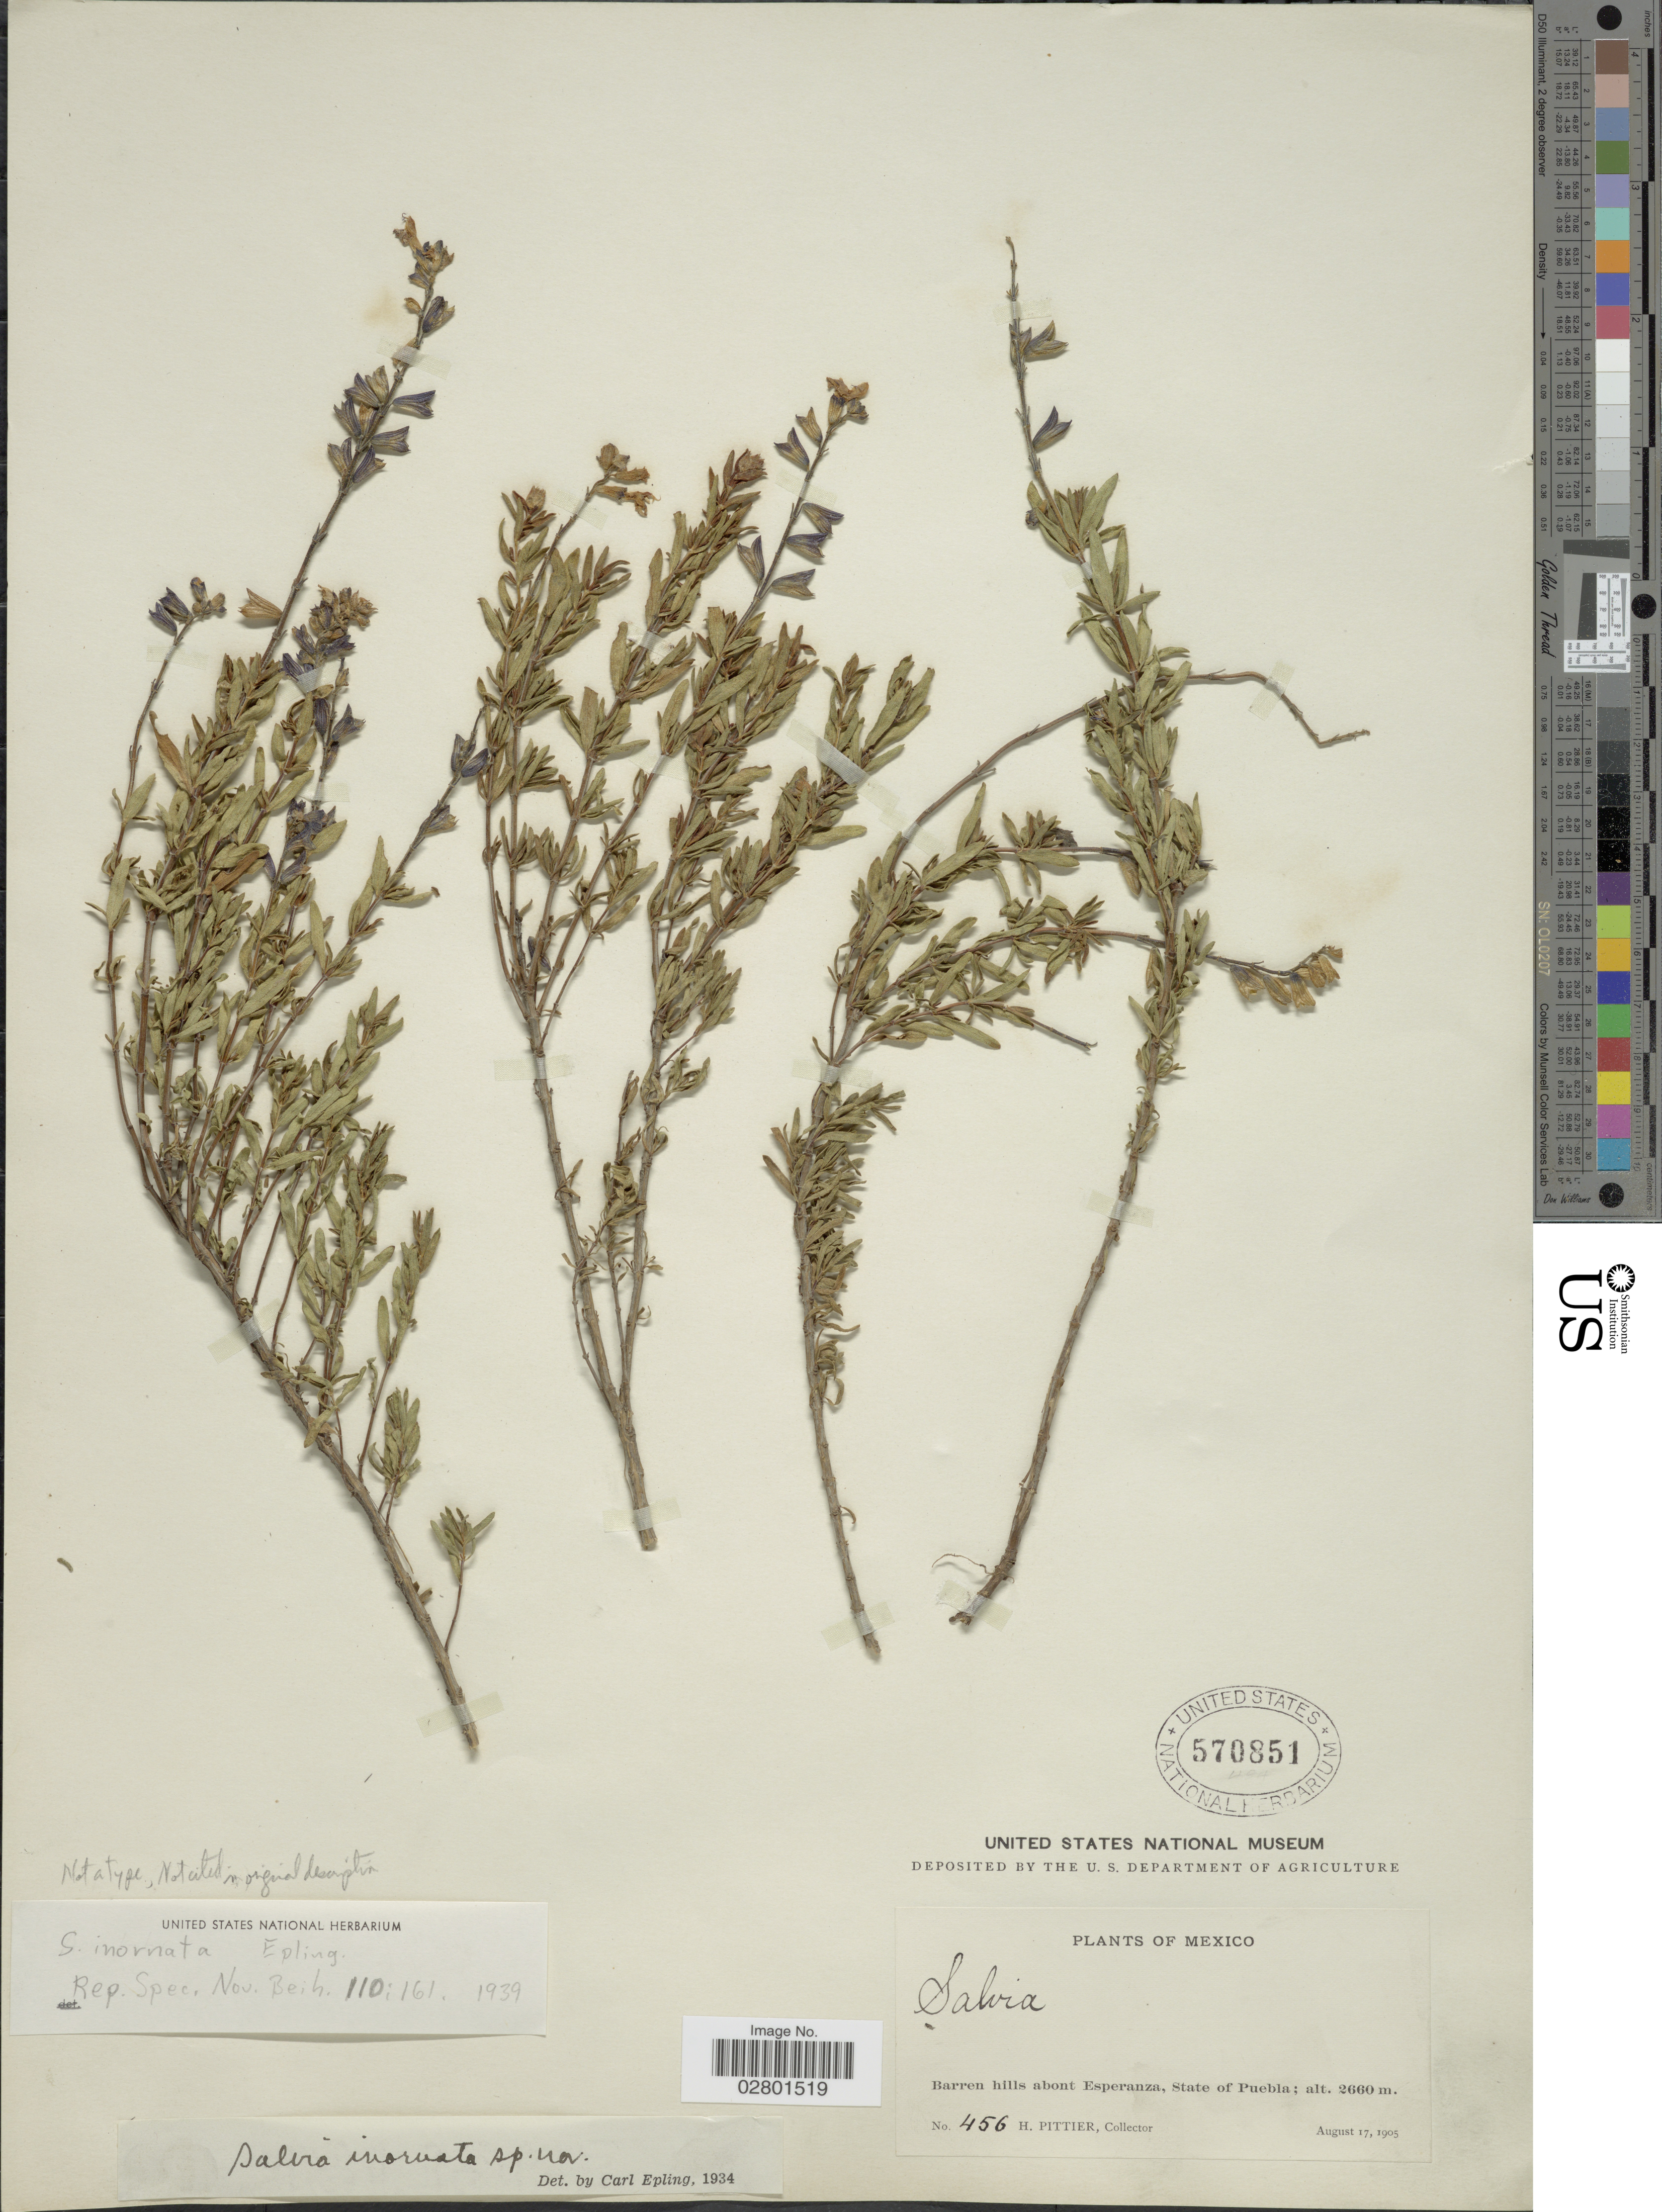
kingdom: Plantae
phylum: Tracheophyta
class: Magnoliopsida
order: Lamiales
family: Lamiaceae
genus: Salvia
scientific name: Salvia inornata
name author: Epling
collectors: H. F. Pittier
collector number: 456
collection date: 1905-08-17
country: Mexico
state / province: Puebla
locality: Barren hills abont Esperanza.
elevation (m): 2660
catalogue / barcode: US 570851